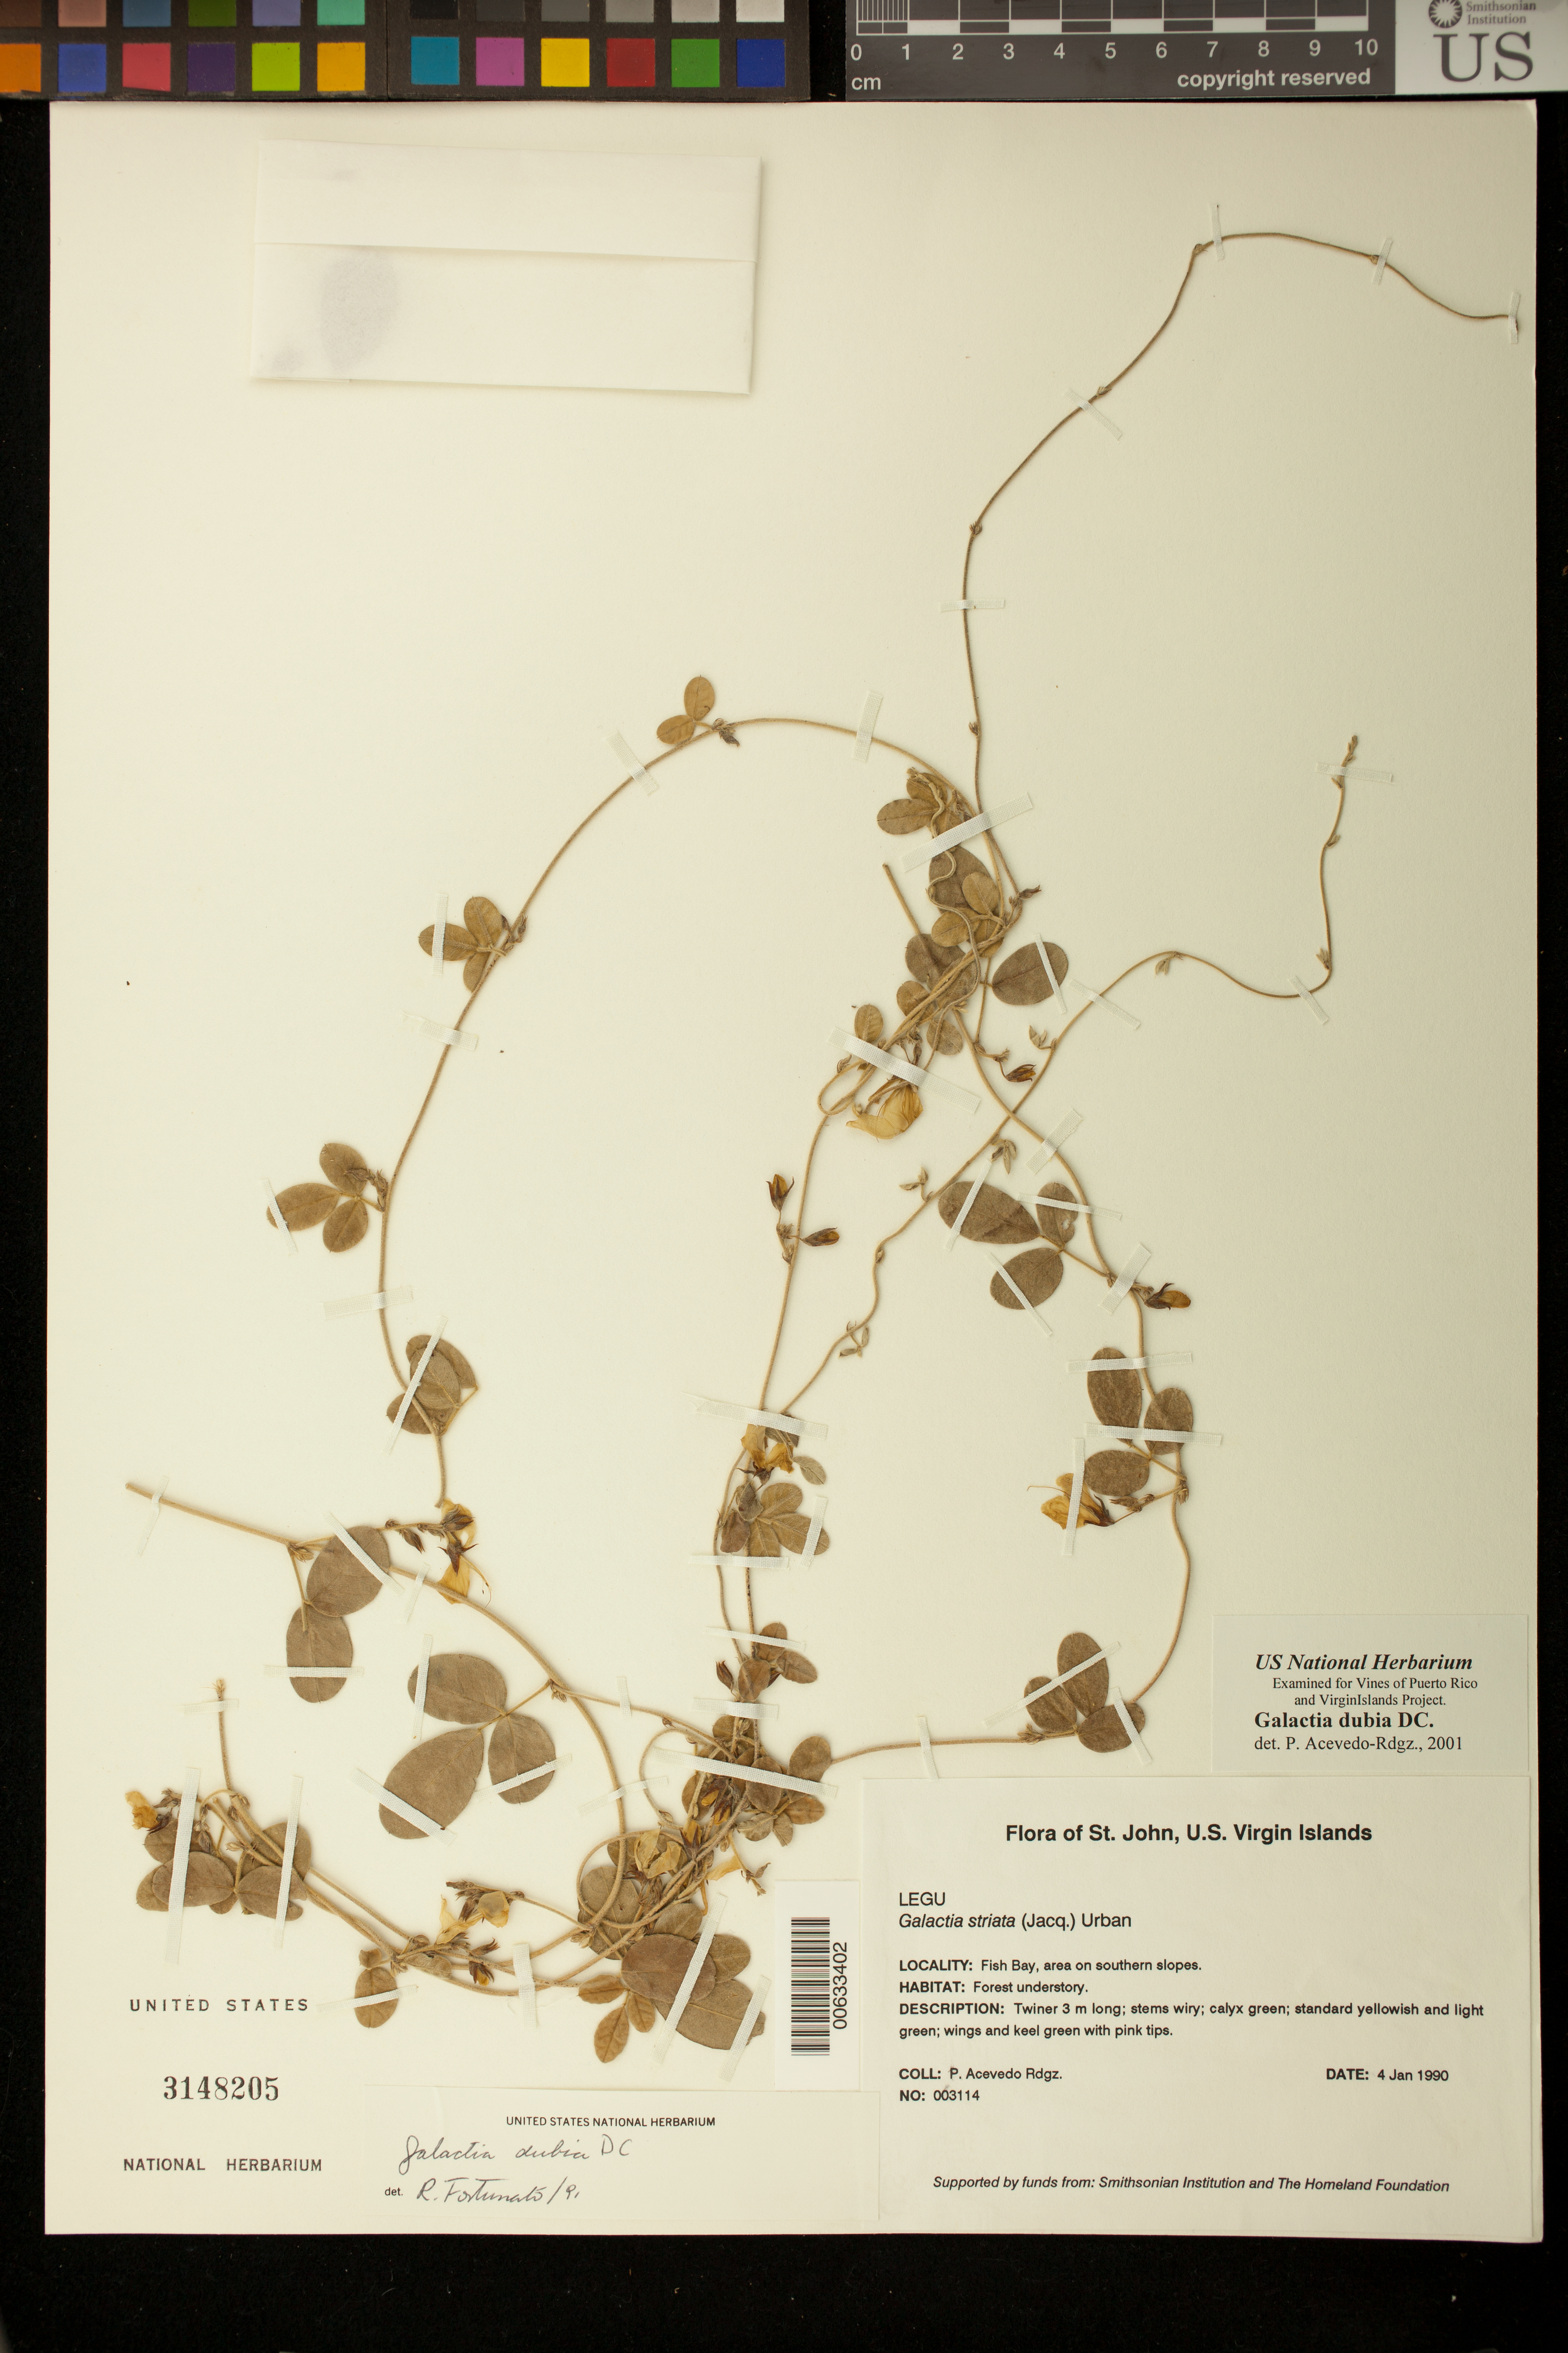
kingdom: Plantae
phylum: Tracheophyta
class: Magnoliopsida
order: Fabales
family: Fabaceae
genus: Galactia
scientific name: Galactia striata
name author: (Jacq.) Urb.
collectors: P. Acevedo-Rodr.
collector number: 3114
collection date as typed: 04 Jan 1990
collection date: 1990-01-04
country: U.S. Virgin Islands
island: St. John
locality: Cruz Bay Quarter; Fish Bay, area on southern slopes.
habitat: Forest understory.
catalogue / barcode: US 3148205